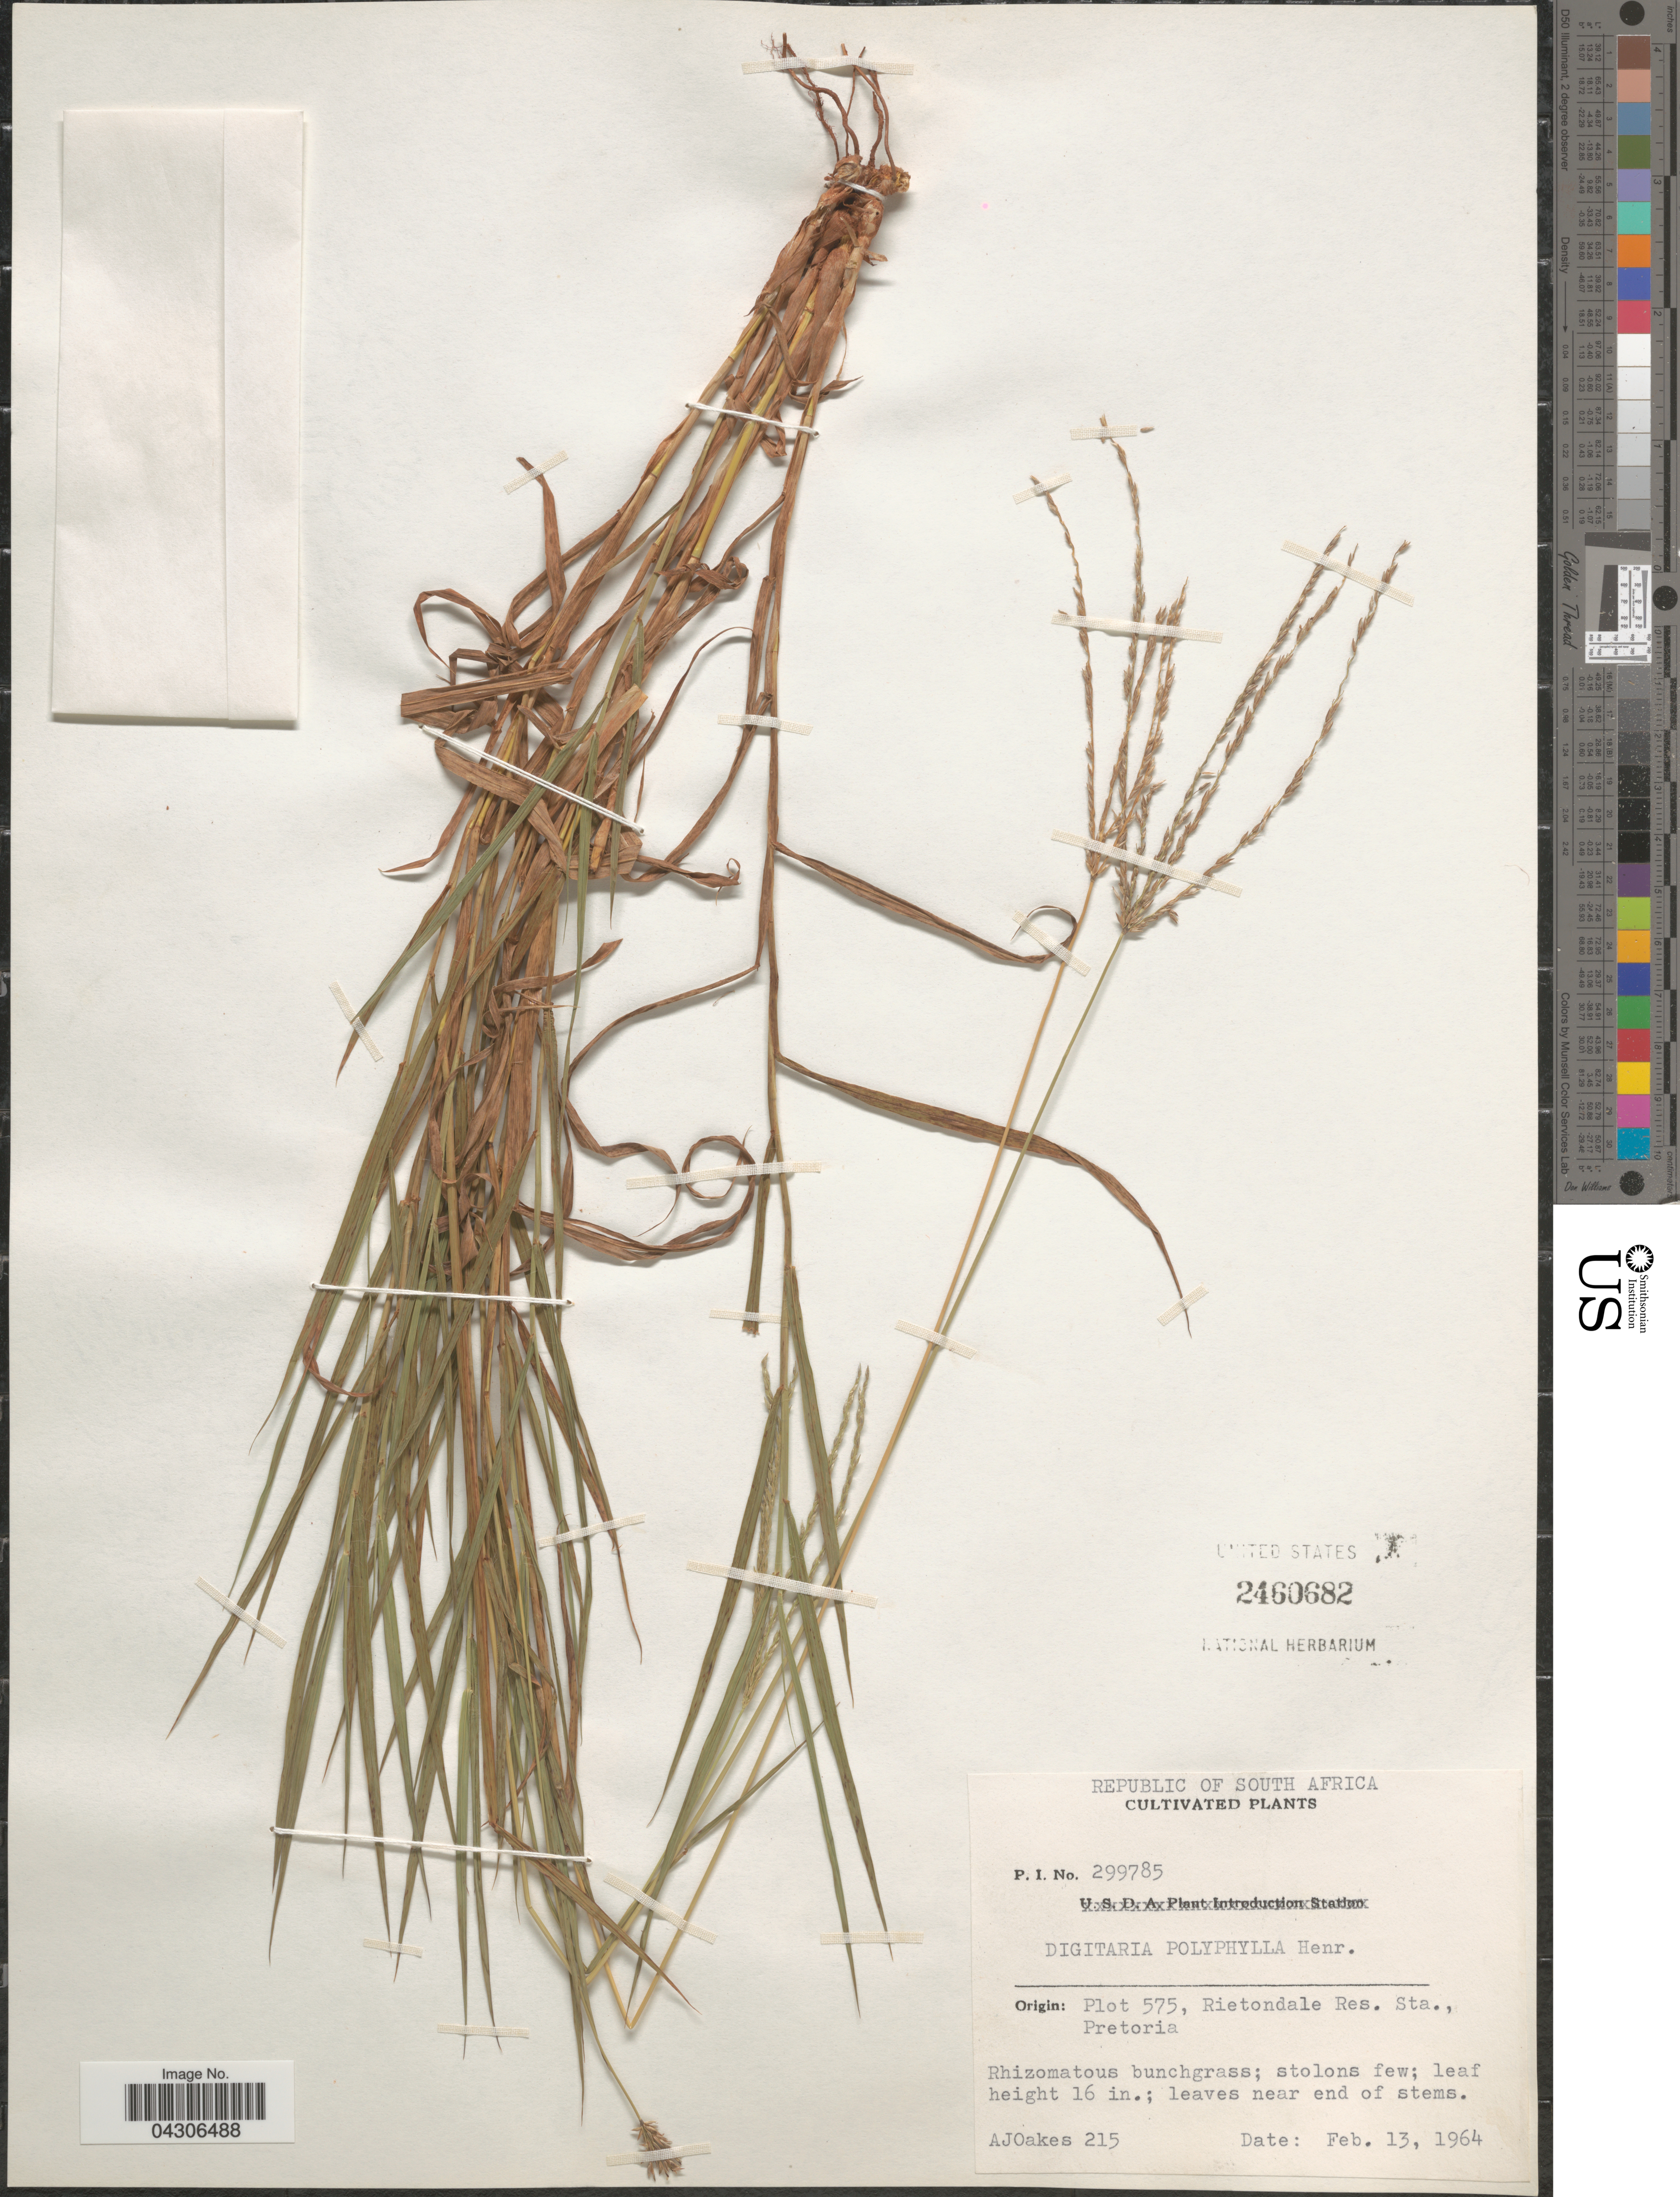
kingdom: Plantae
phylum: Tracheophyta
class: Liliopsida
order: Poales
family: Poaceae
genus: Digitaria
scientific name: Digitaria polyphylla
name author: Henr.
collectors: A. Oakes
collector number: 215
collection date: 1964-02-13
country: South Africa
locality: Republic Of South Africa.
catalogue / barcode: US 2460682